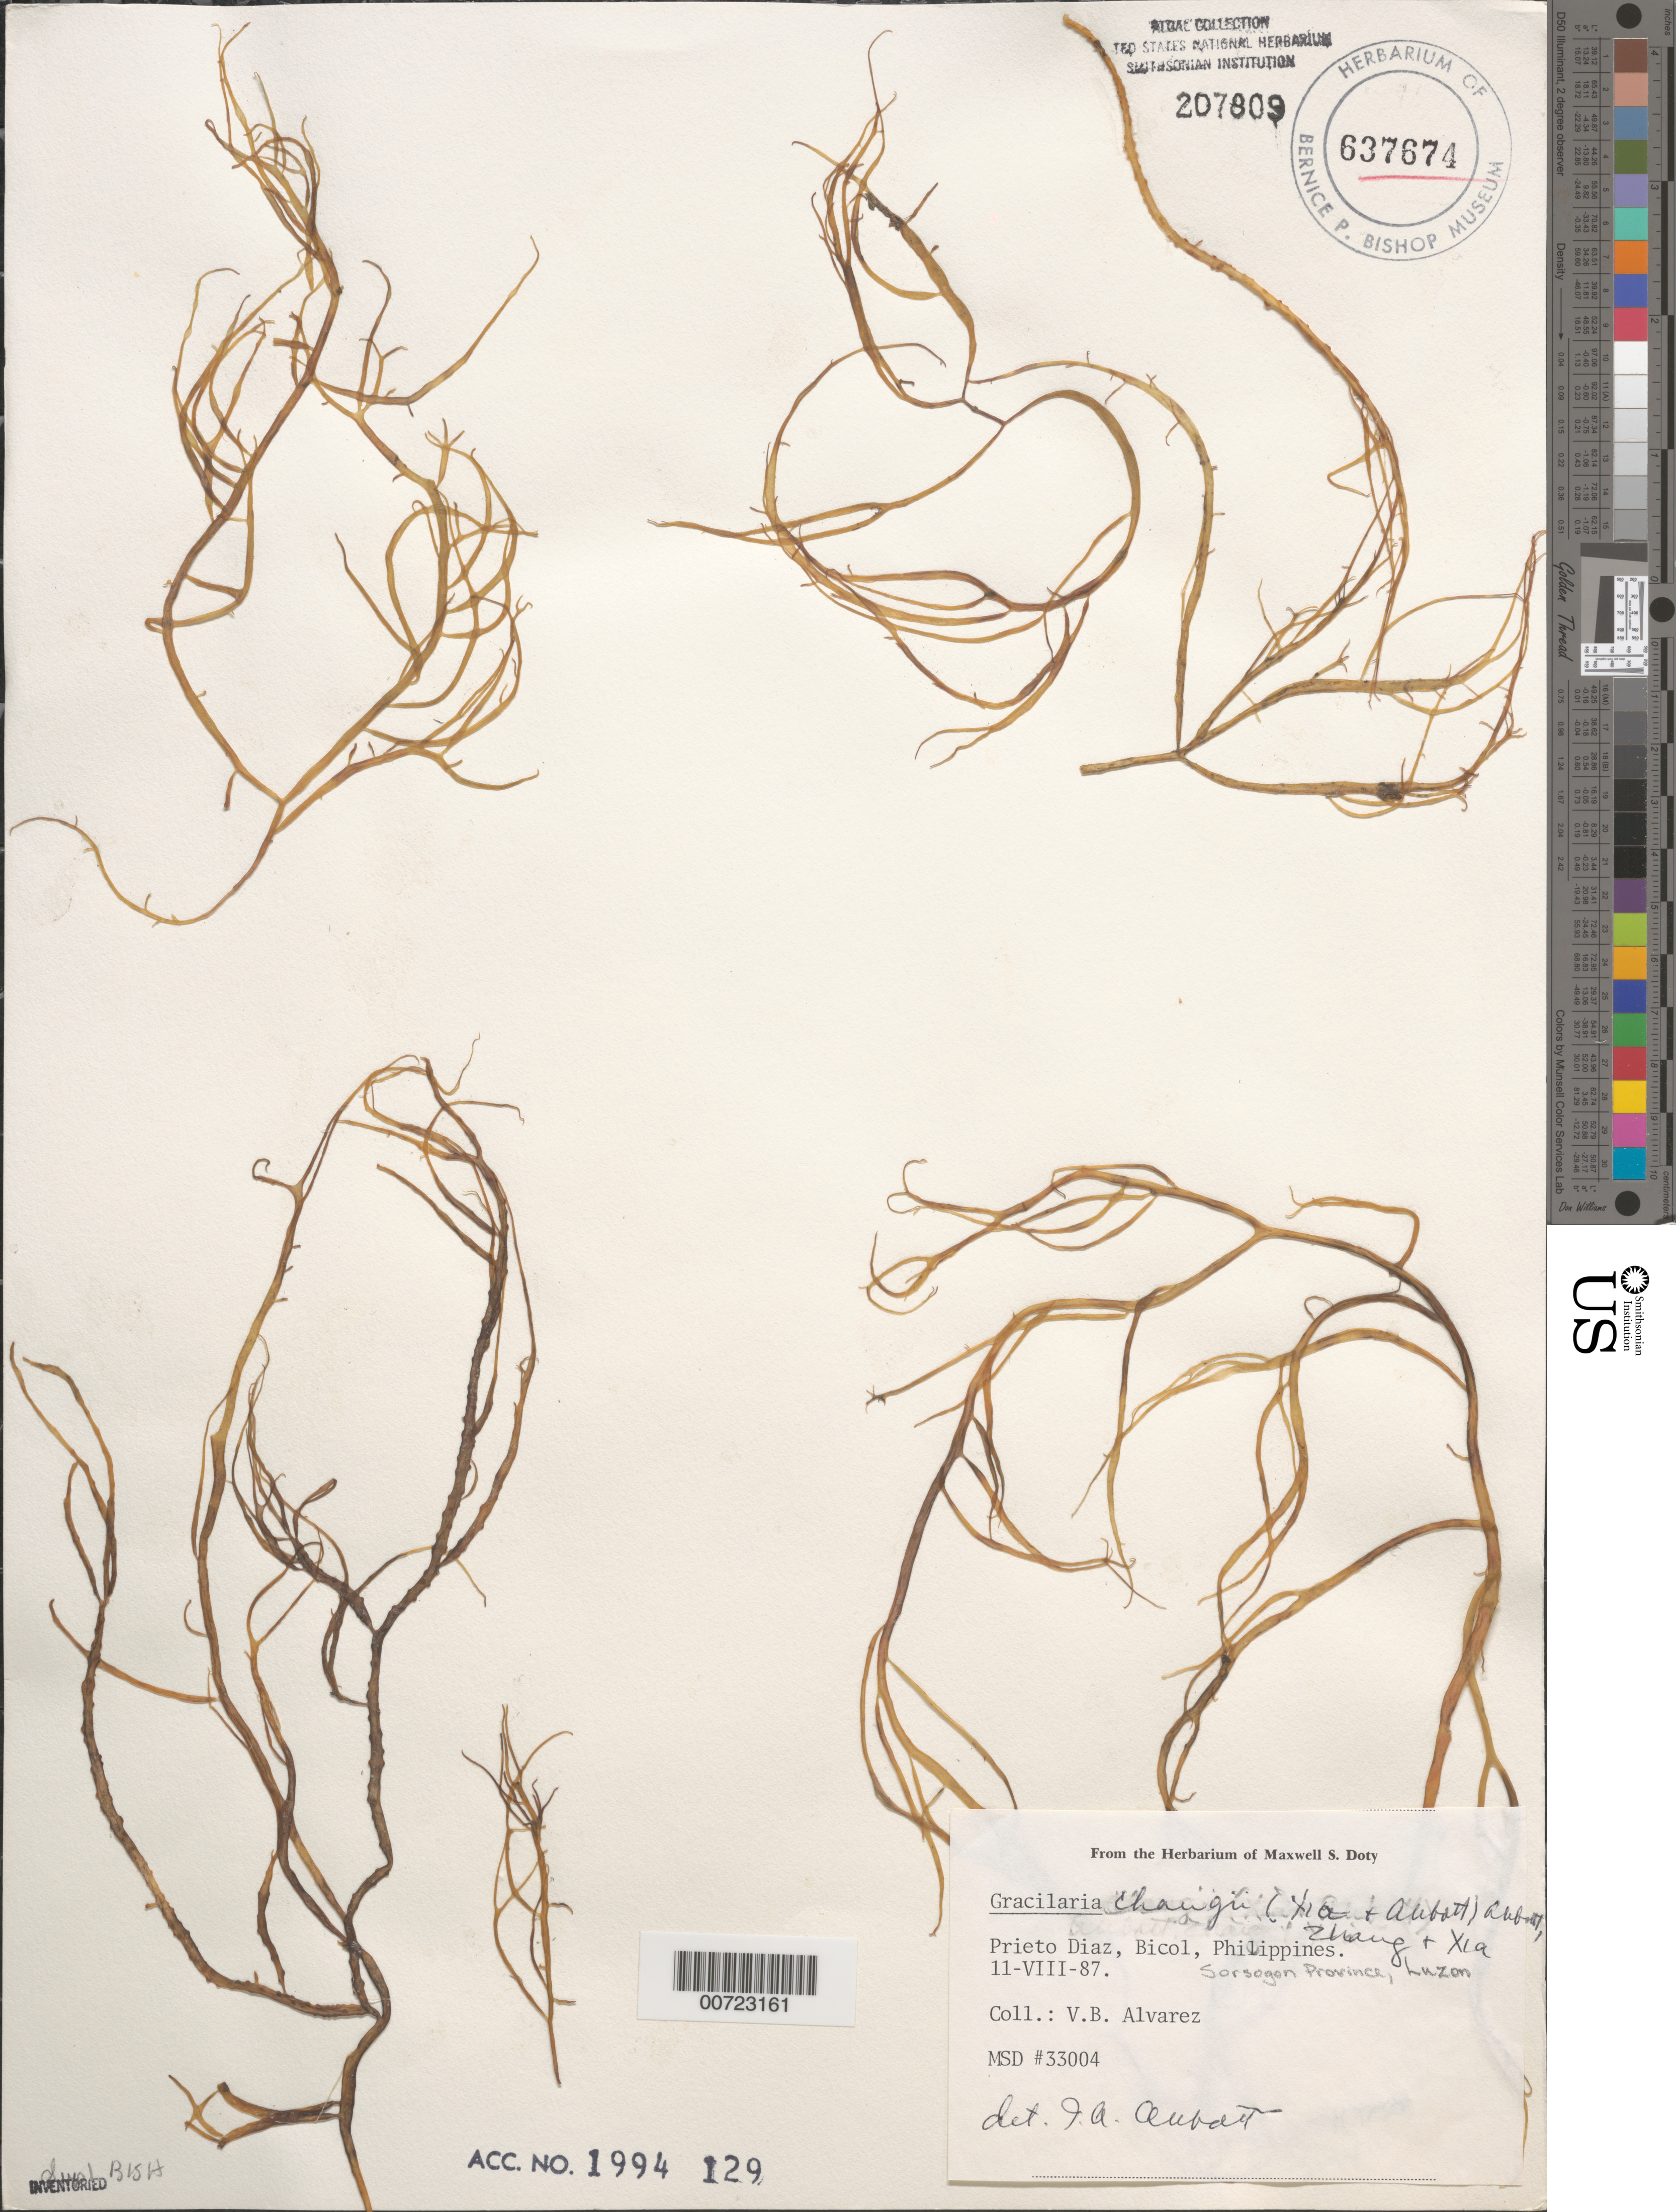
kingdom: Plantae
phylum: Rhodophyta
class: Florideophyceae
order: Gracilariales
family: Gracilariaceae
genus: Gracilaria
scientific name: Gracilaria changii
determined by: Abbott, Isabella A.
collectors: V. B. Alvarez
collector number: MSD 33004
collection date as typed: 11 Aug 1987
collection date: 1987-08-11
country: Philippines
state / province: Bicol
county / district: Sorsogon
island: Luzon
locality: Prieto Diaz, Bicol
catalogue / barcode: US 207809